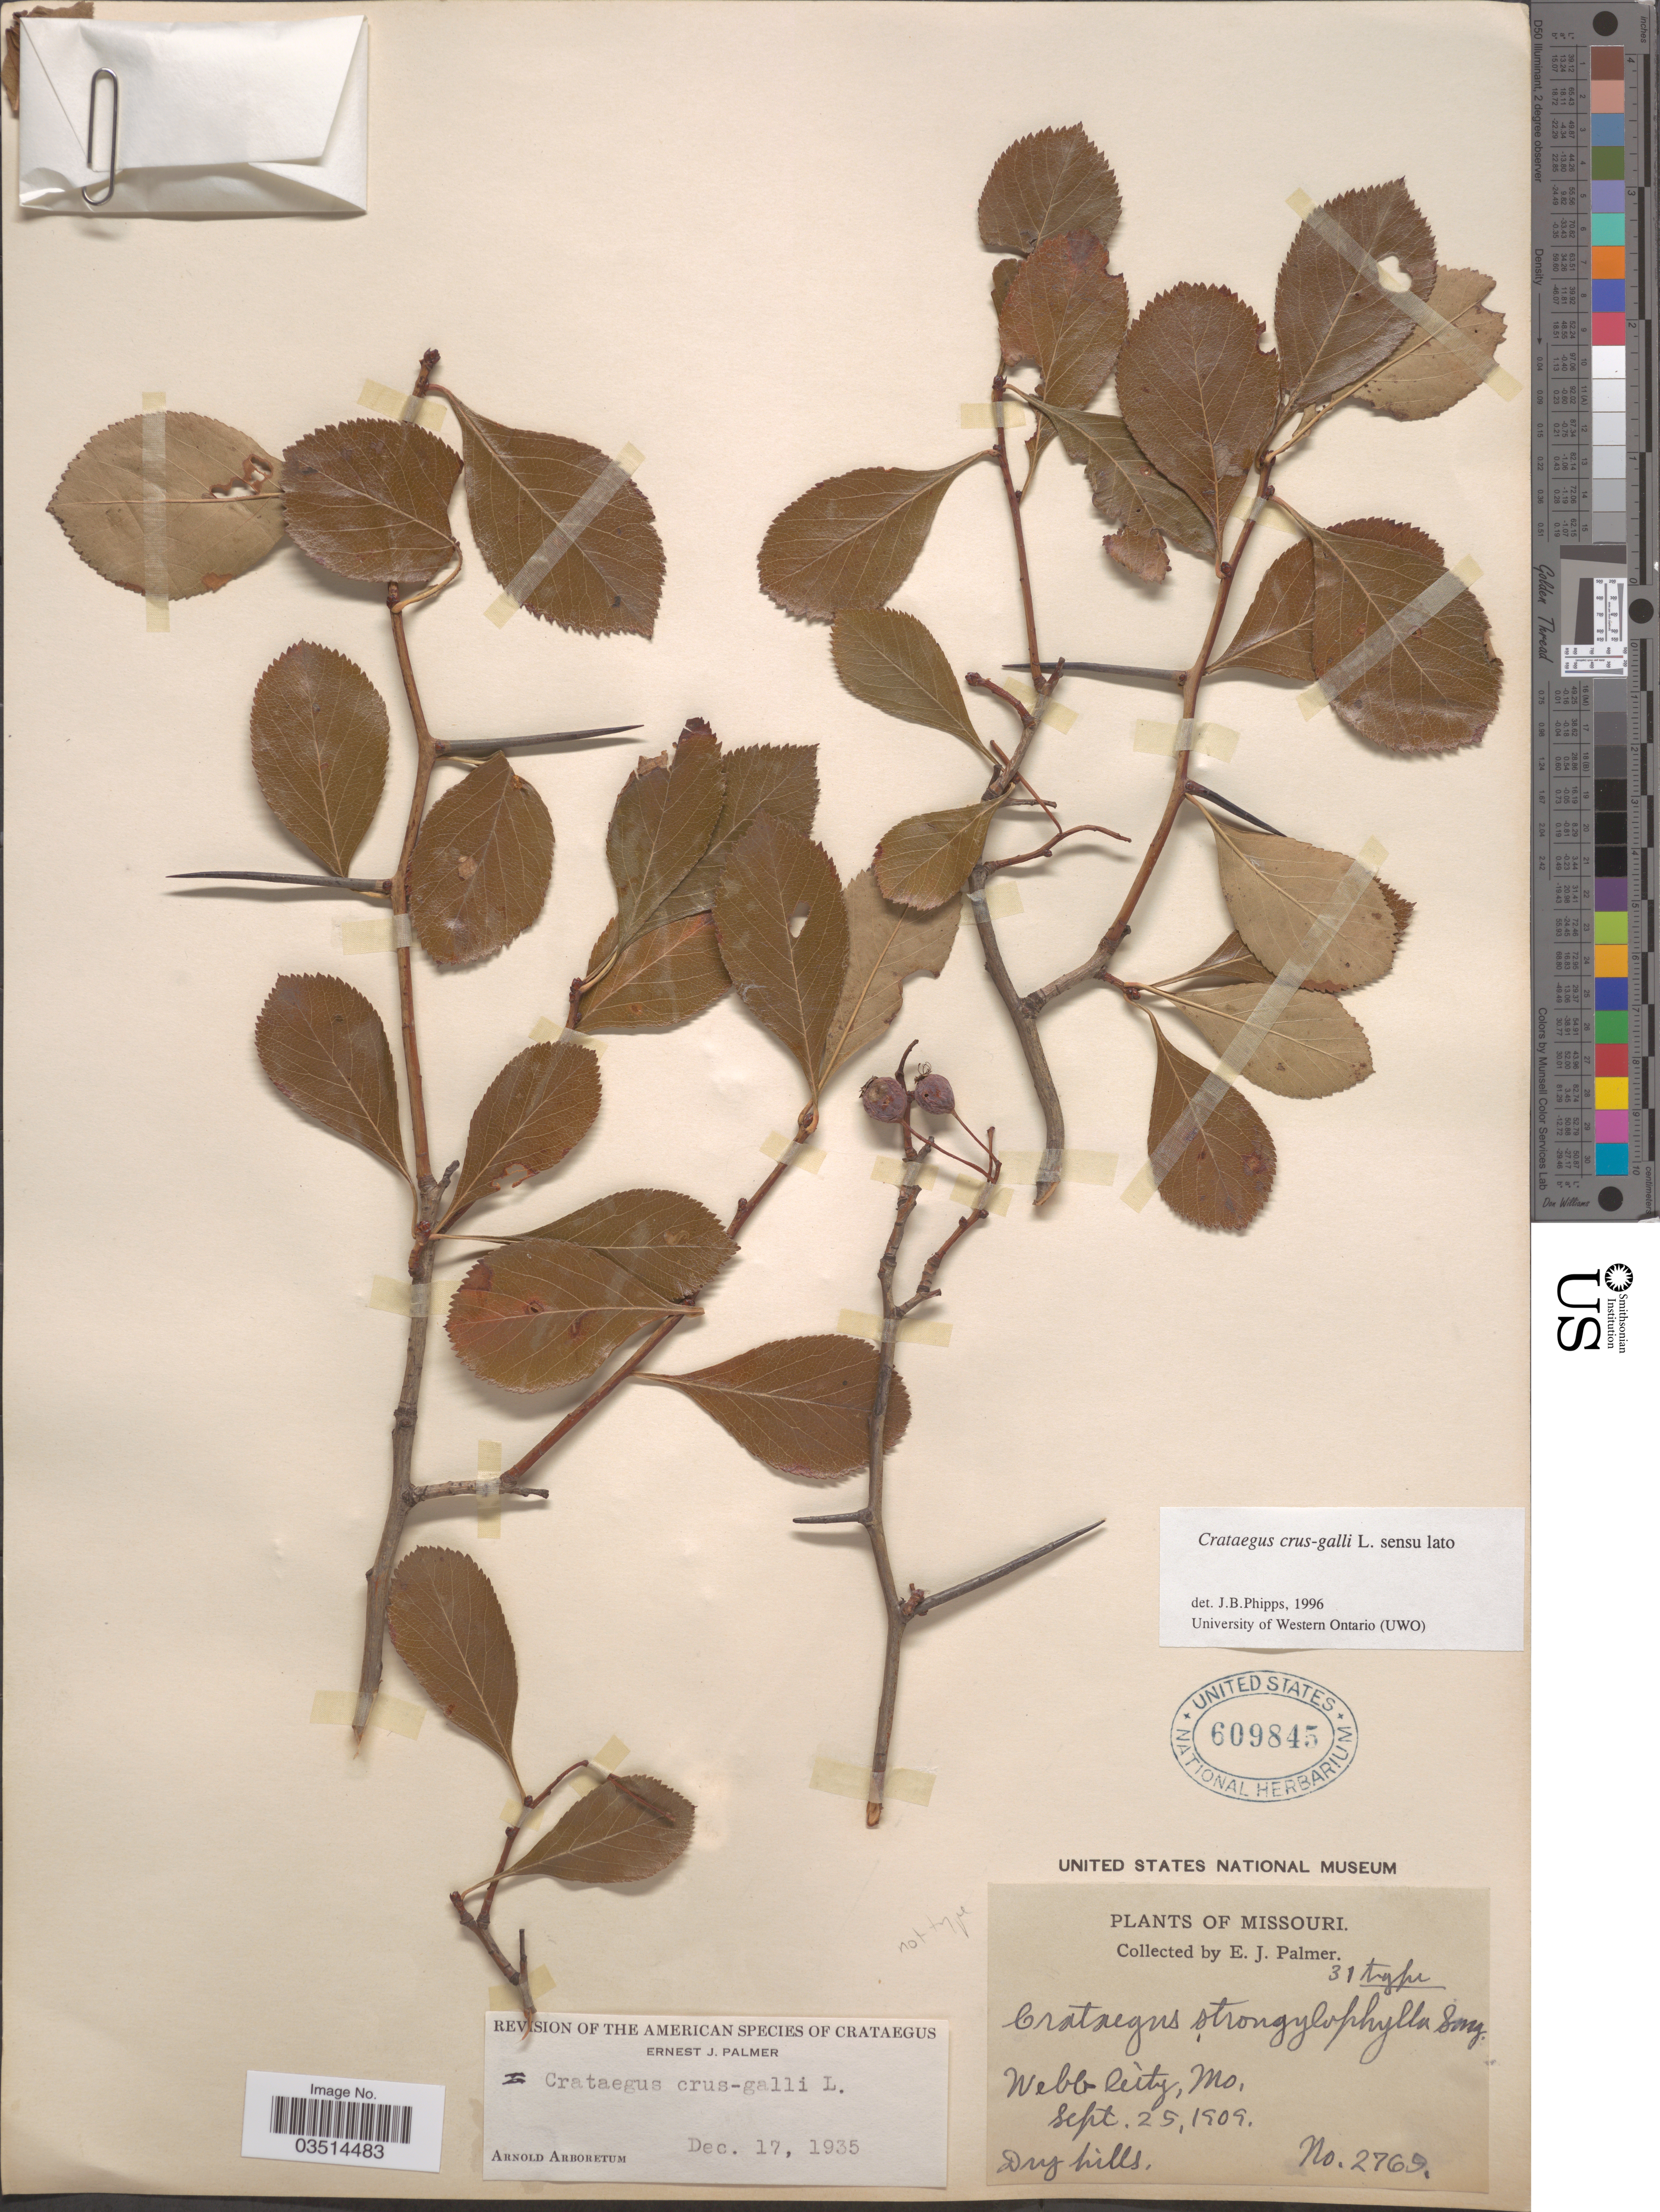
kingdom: Plantae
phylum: Tracheophyta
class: Magnoliopsida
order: Rosales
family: Rosaceae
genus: Crataegus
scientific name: Crataegus crus-galli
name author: L.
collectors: E. J. Palmer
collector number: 2769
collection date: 1909-09-25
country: United States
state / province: Missouri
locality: Webb City.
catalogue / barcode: US 609845